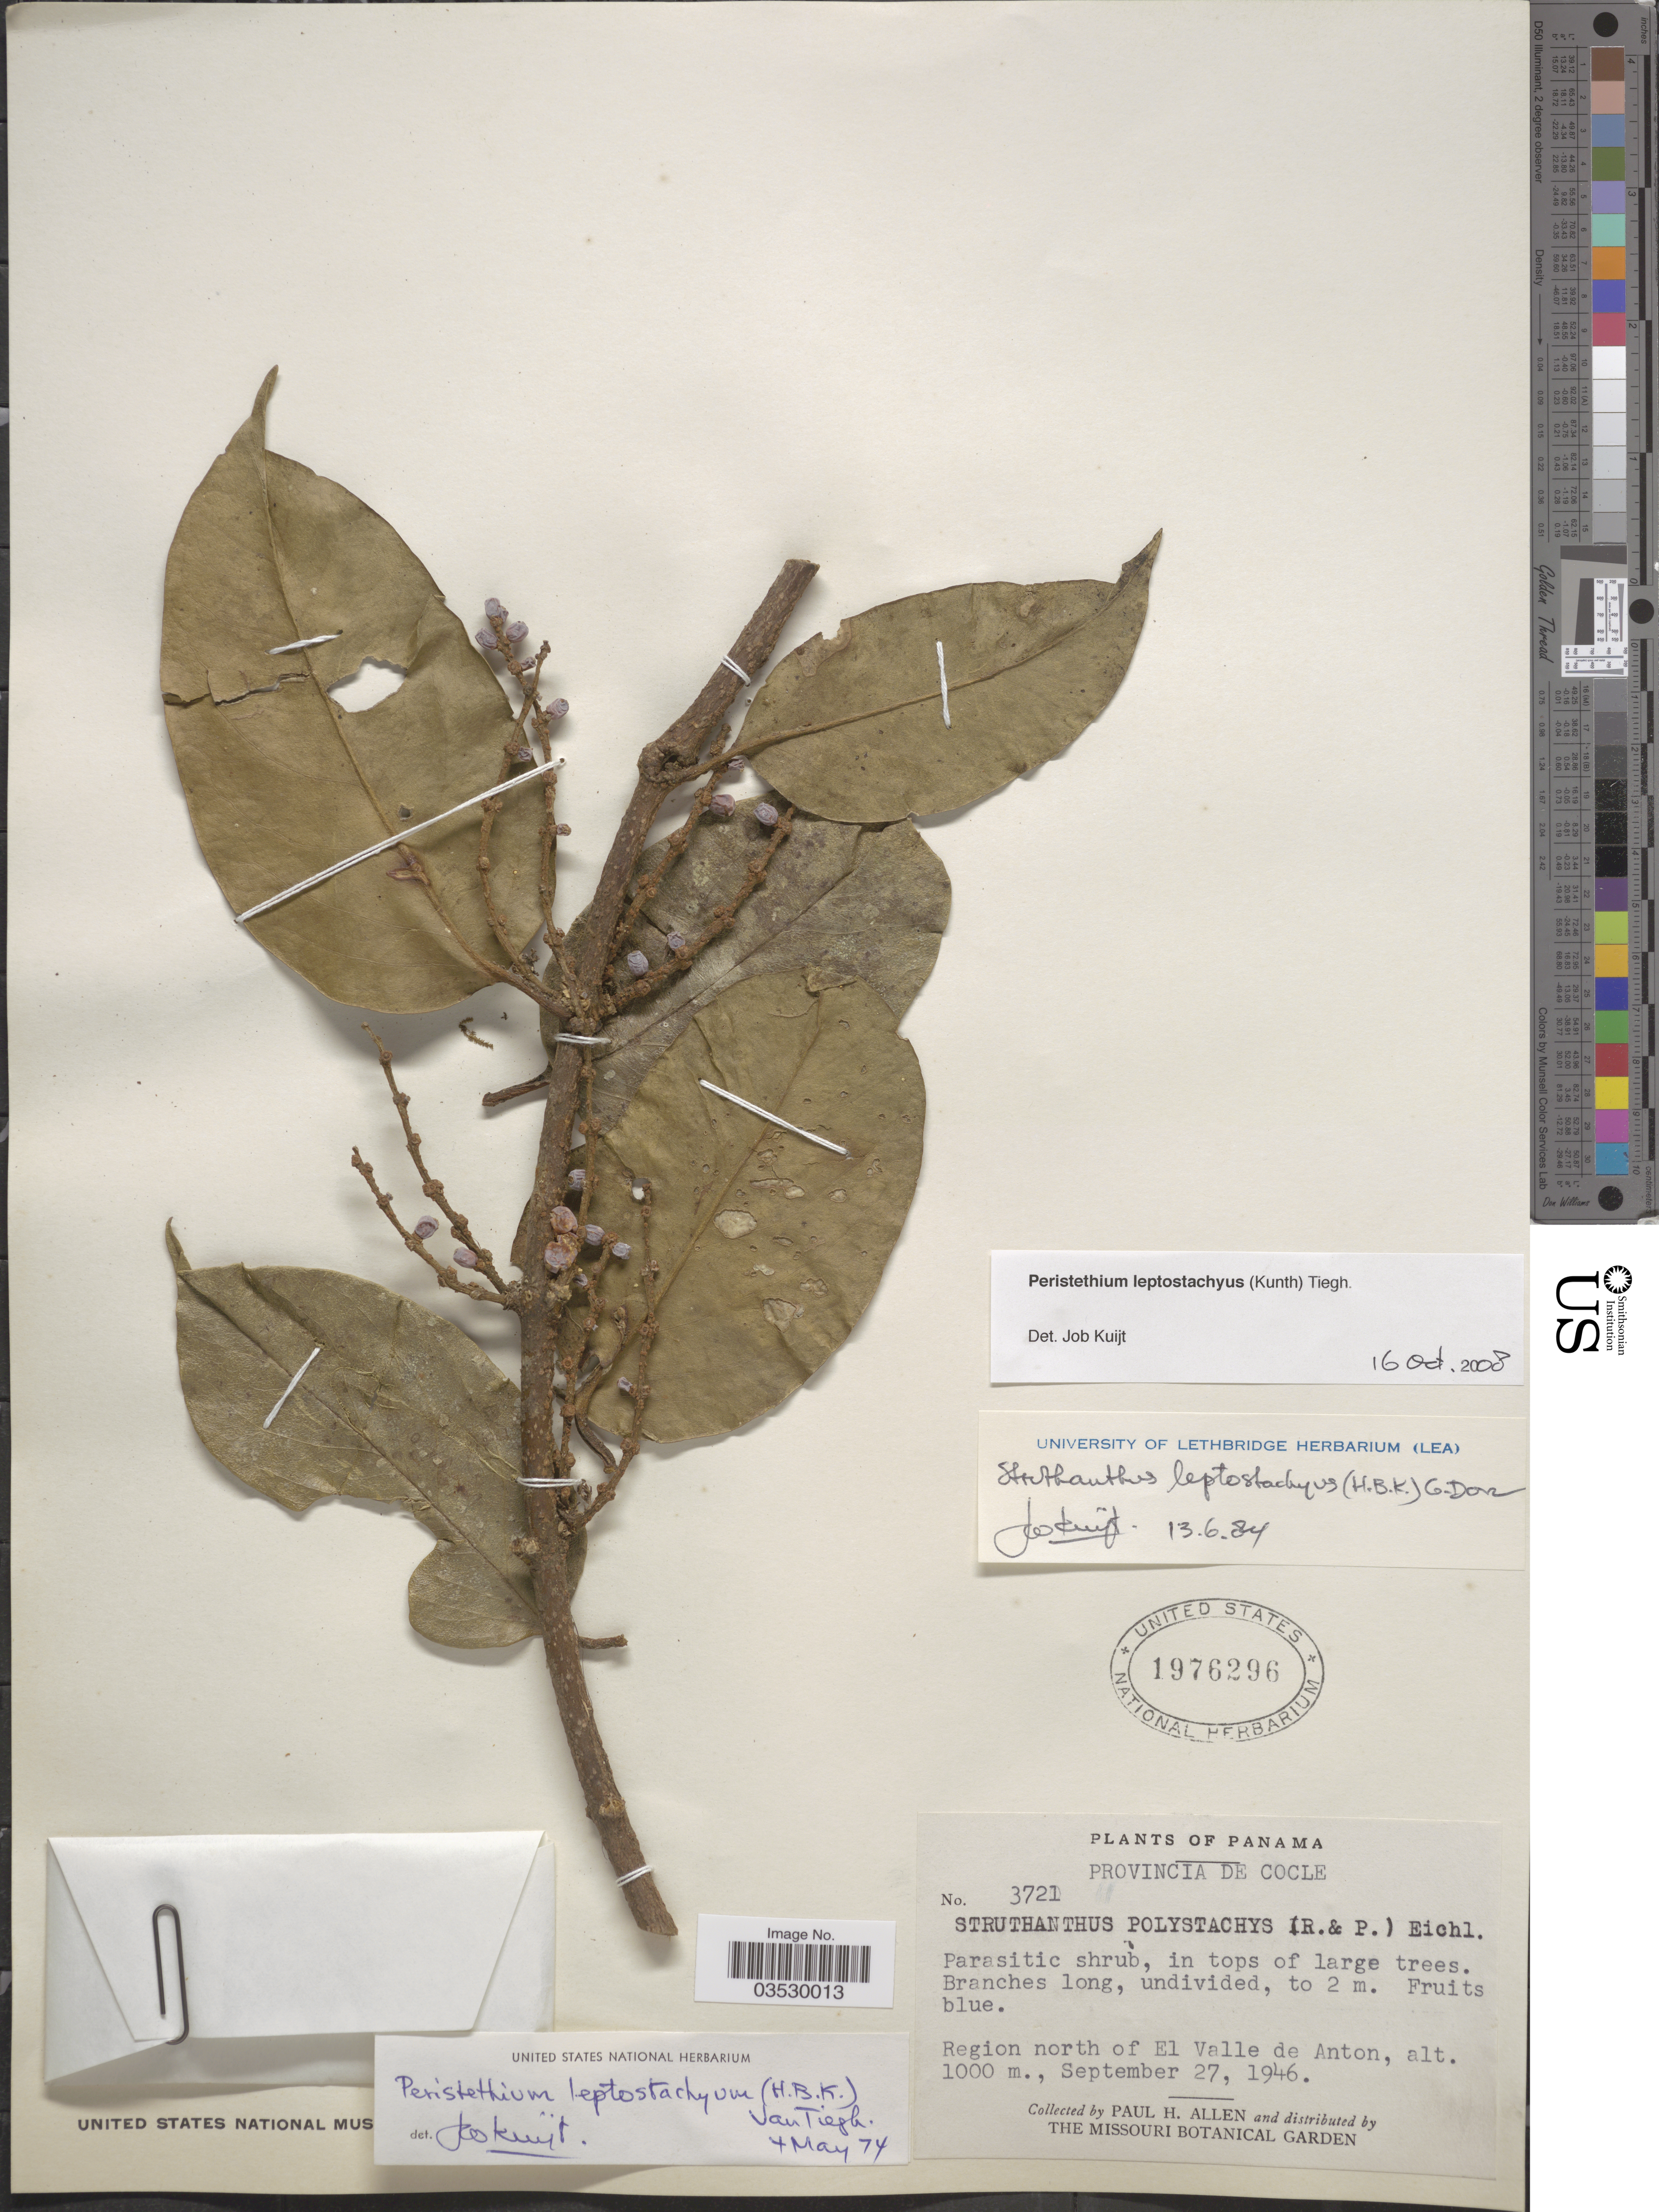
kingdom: Plantae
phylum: Tracheophyta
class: Magnoliopsida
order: Santalales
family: Loranthaceae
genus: Struthanthus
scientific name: Struthanthus leptostachyus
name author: Kunth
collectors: P. H. Allen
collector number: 3721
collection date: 1946-09-27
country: Panama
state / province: Coclé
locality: Region north of El Valle de Anton.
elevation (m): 1000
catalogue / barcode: US 1976296